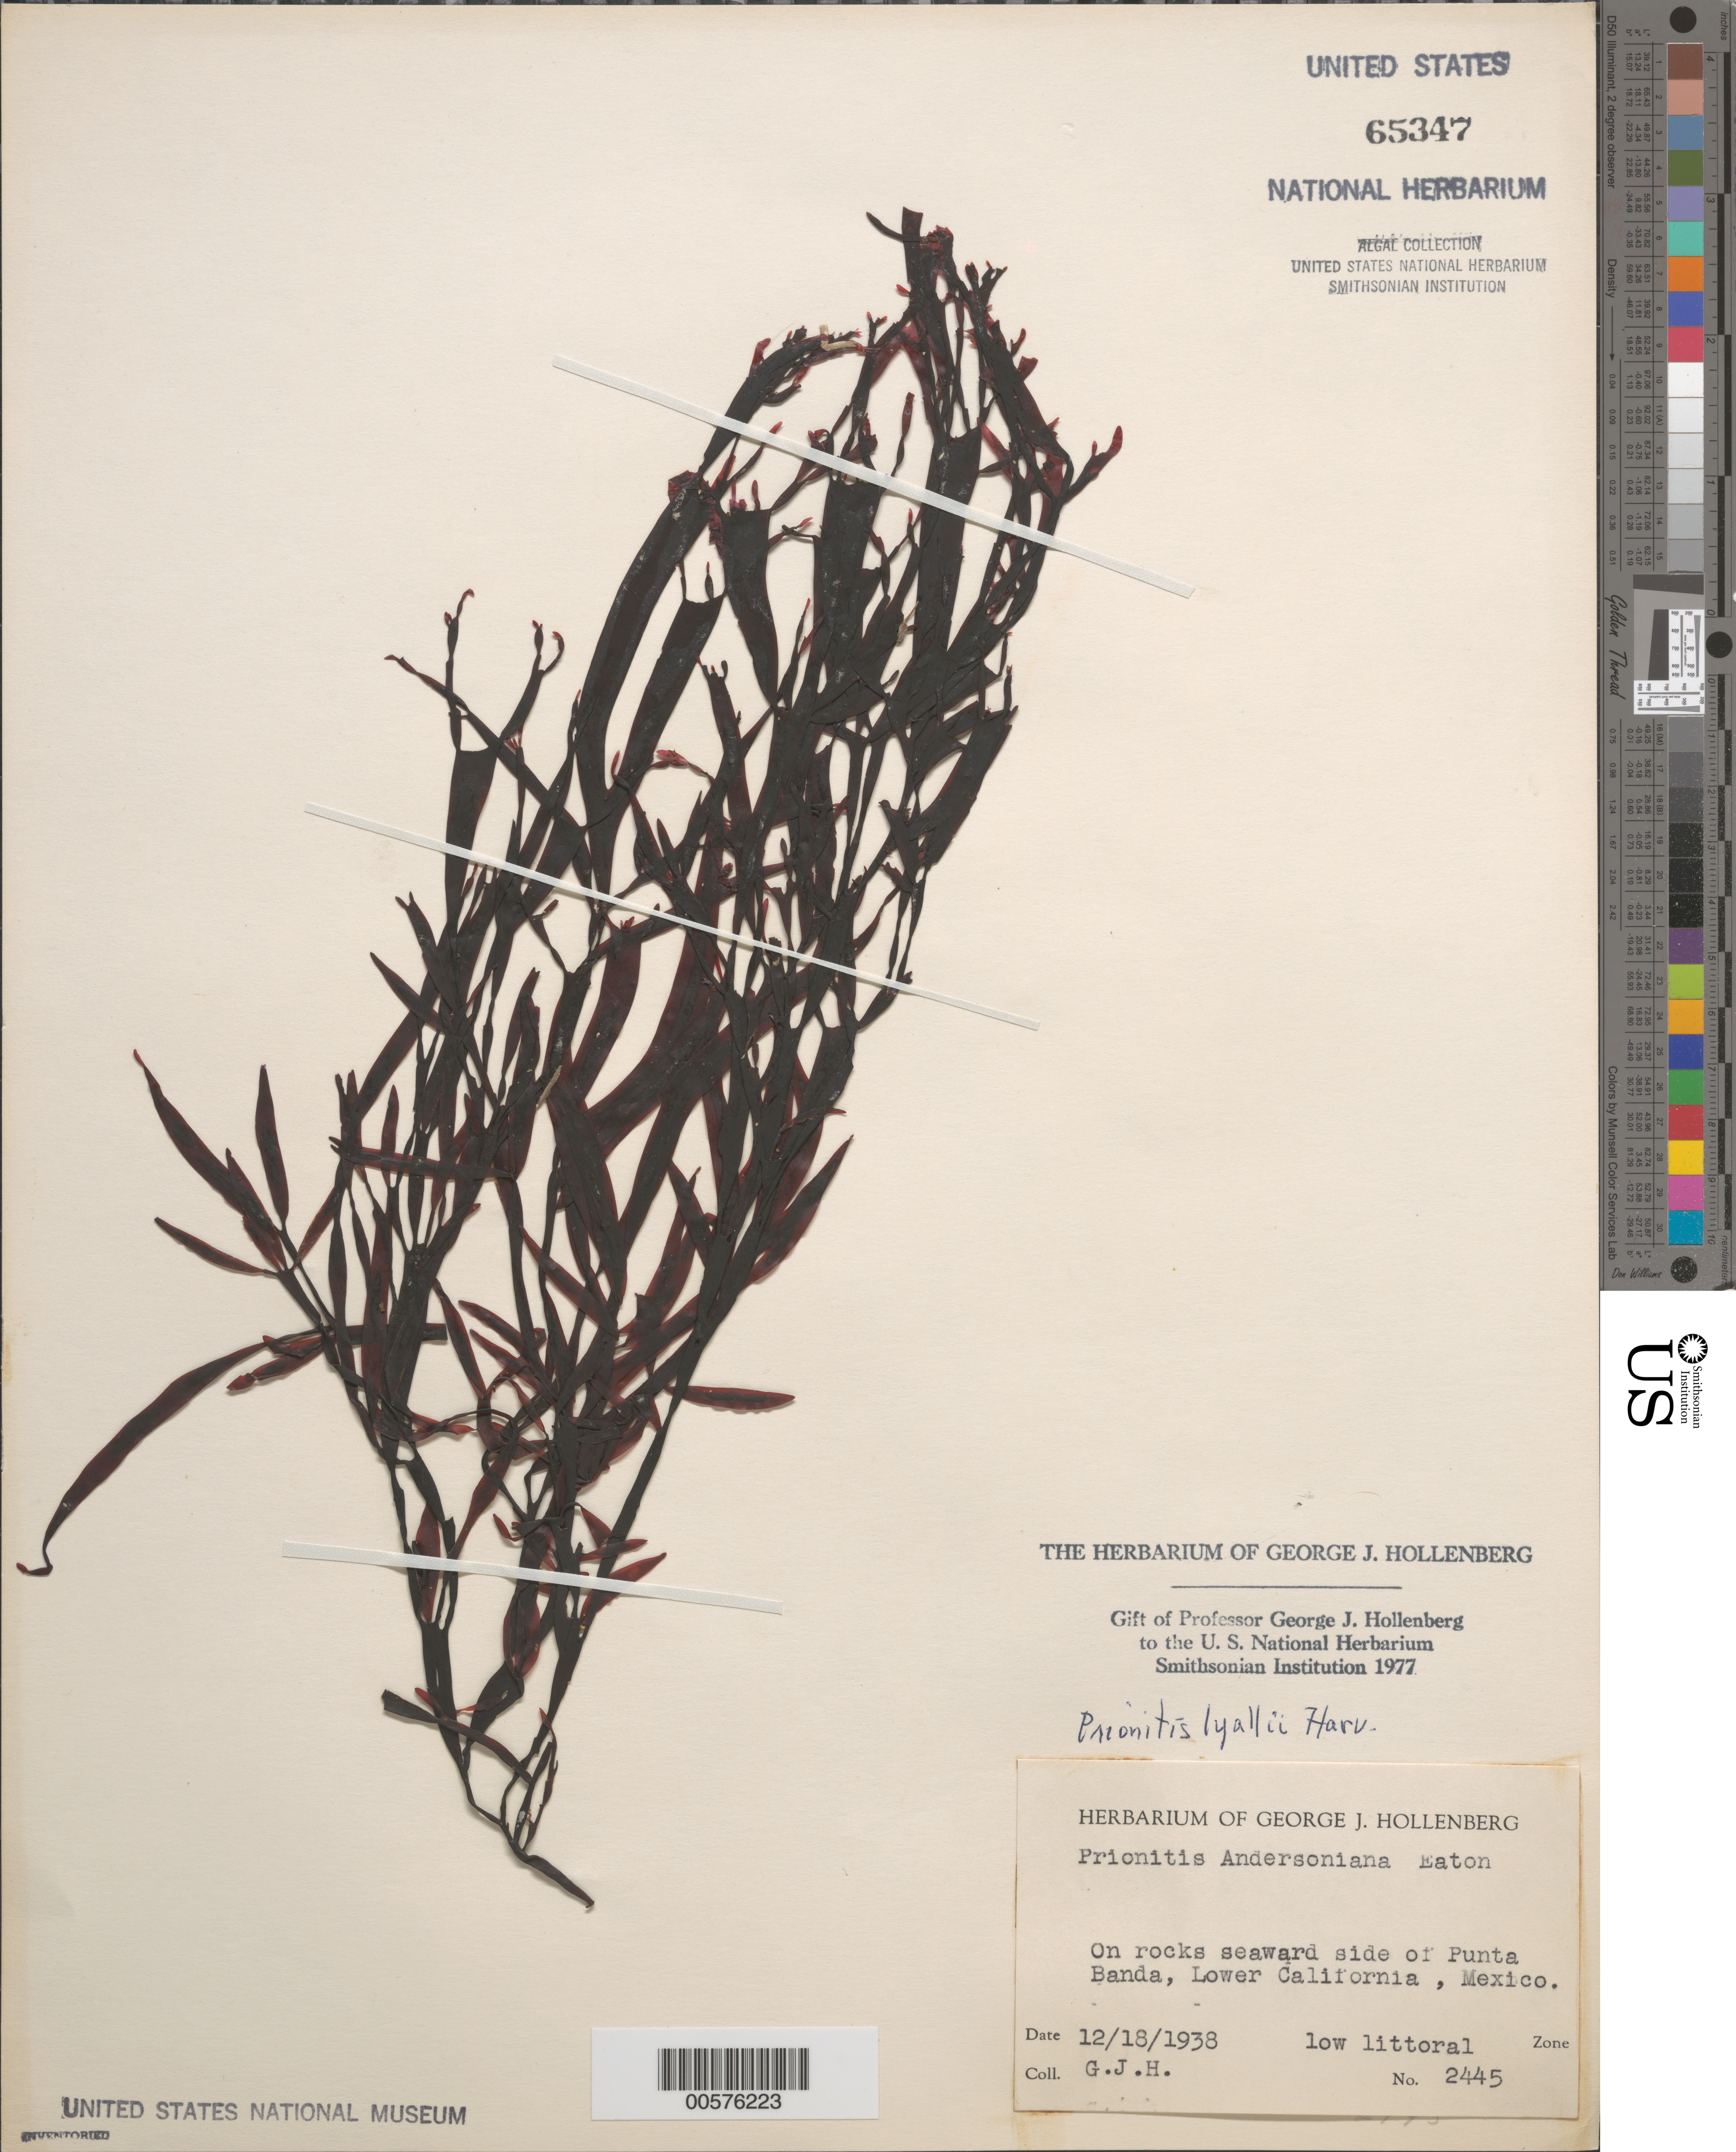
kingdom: Plantae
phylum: Rhodophyta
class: Florideophyceae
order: Cryptonemiales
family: Cryptonemiaceae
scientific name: Prionitis sternbergii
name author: (C. Agardh) J. Agardh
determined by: Algae name updating Project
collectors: G. Hollenberg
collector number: GJH 2445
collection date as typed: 18 Dec 1938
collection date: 1938-12-18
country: Mexico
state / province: Baja California Norte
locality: Seaward side of Punta Banda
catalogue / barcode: US 65347